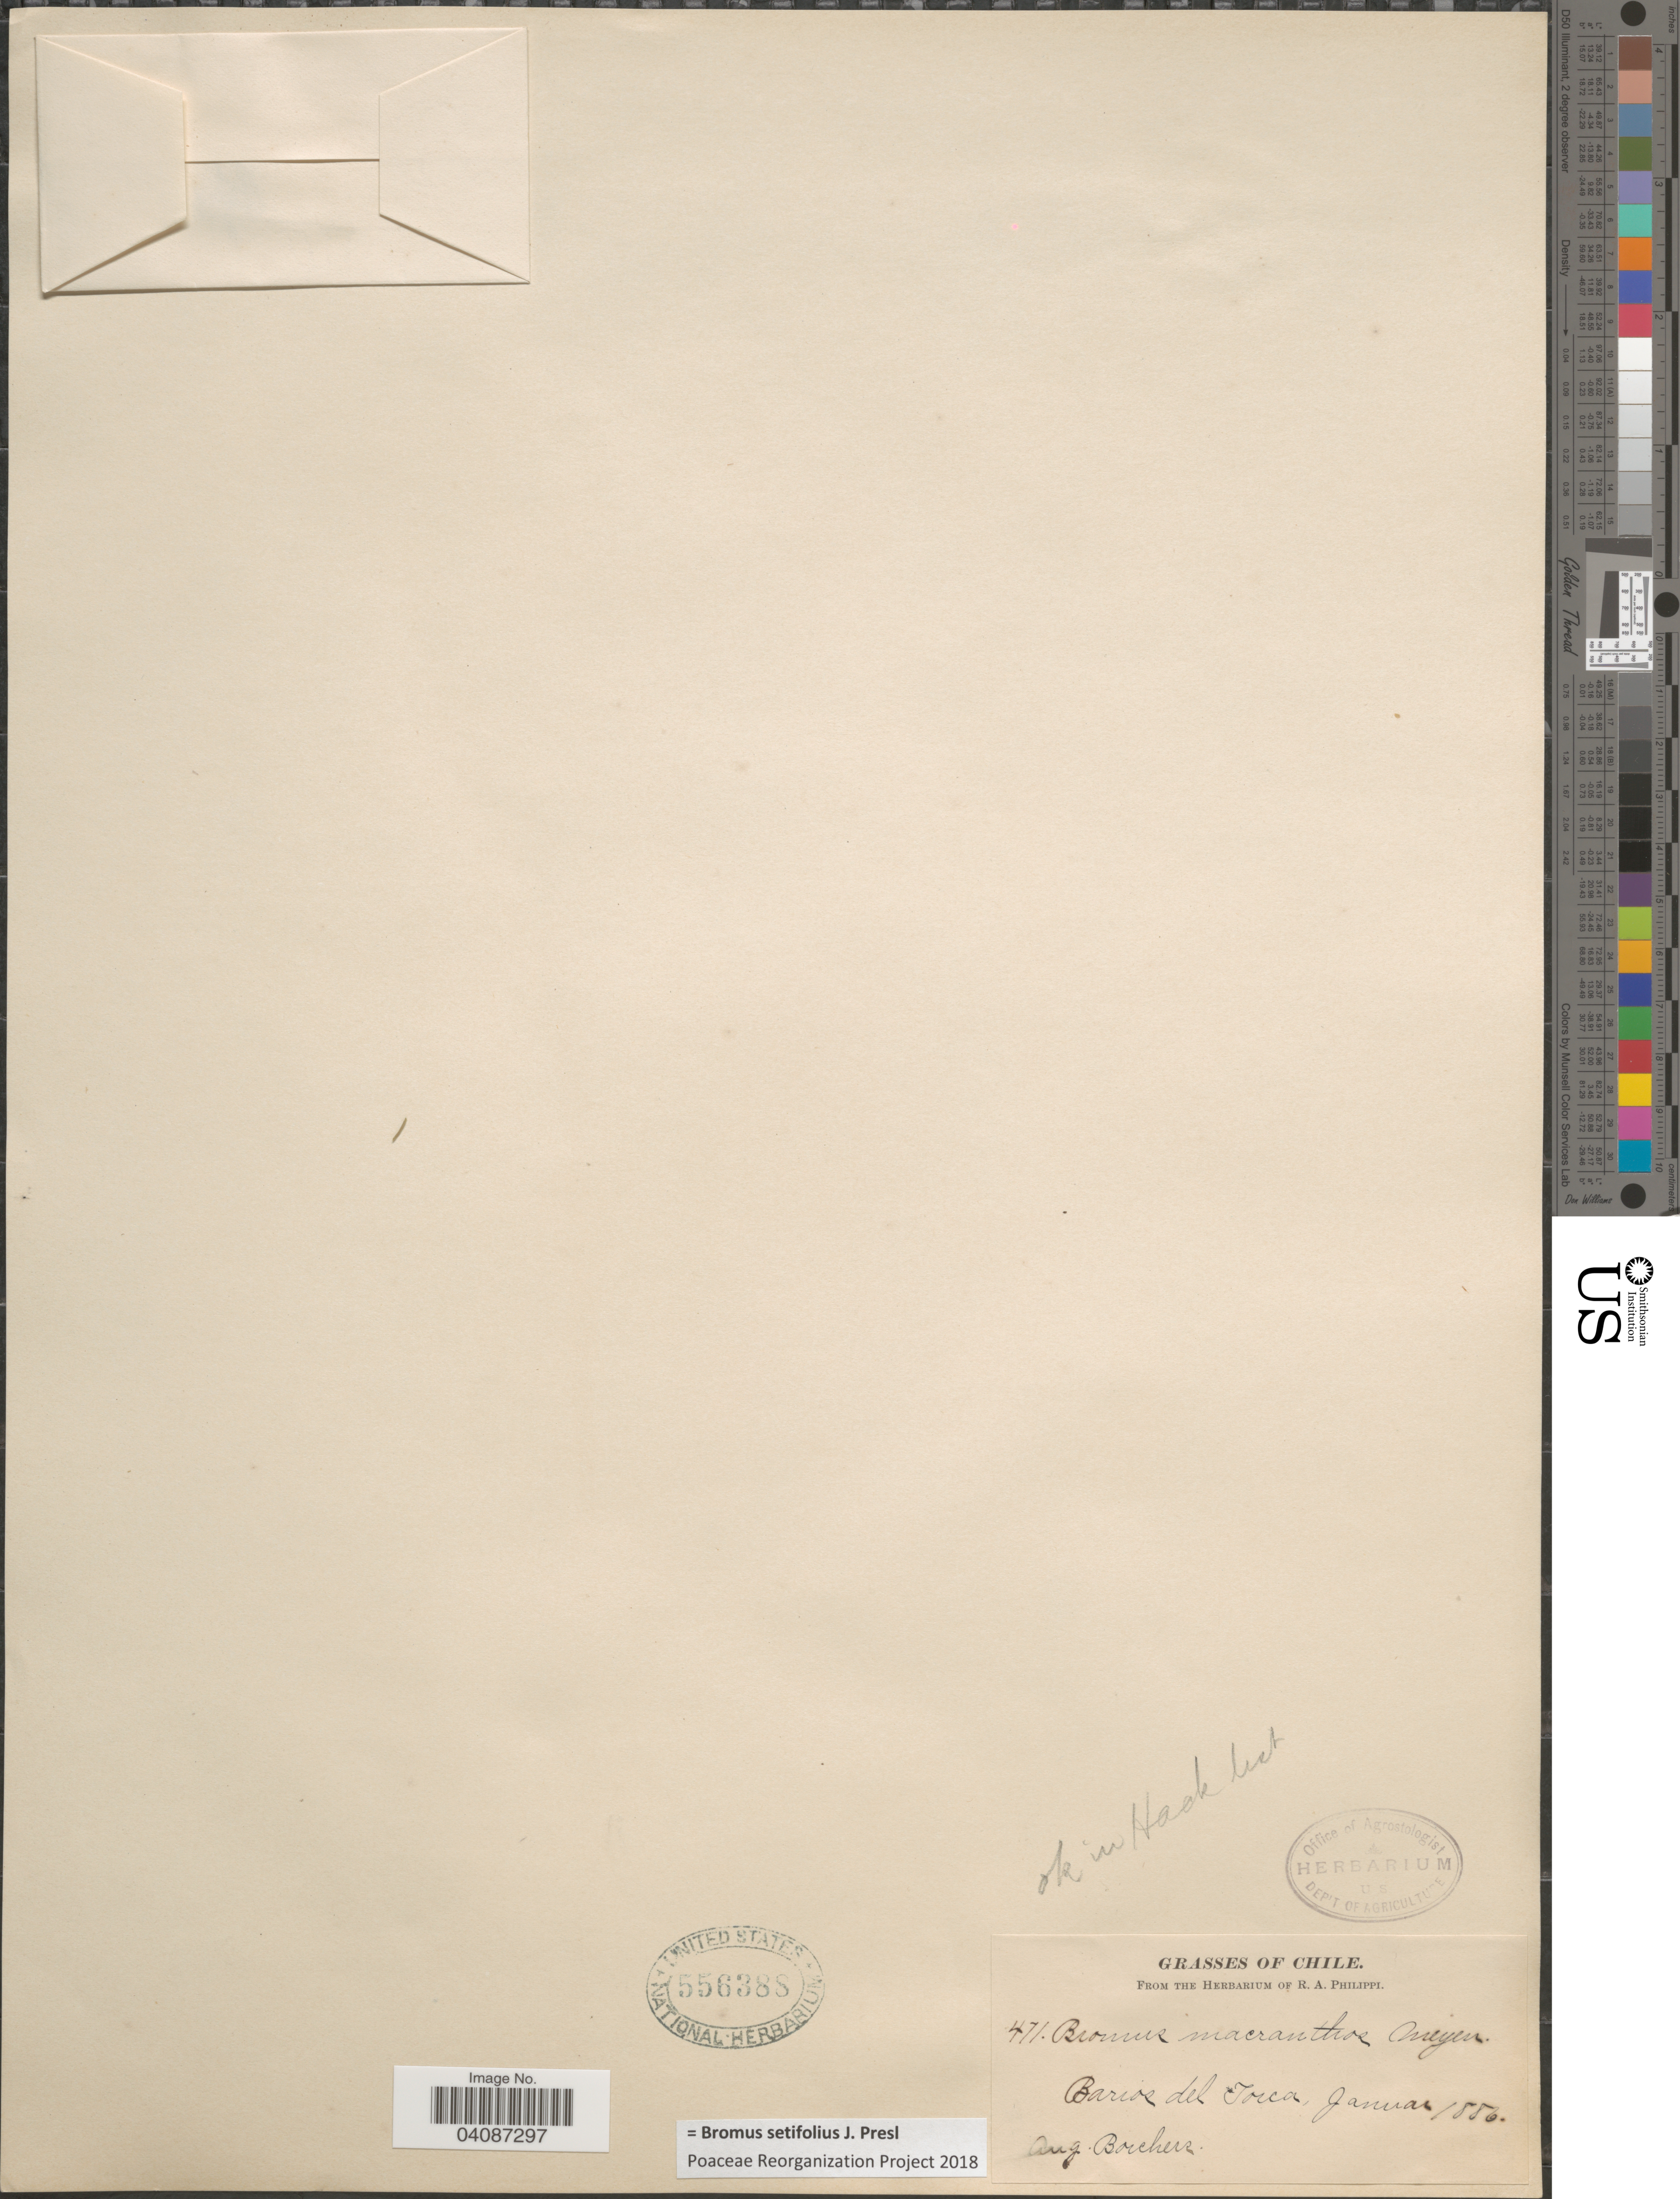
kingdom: Plantae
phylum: Tracheophyta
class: Liliopsida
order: Poales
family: Poaceae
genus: Bromus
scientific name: Bromus setifolius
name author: J. Presl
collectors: A. Borchers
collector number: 471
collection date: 1886-01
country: Chile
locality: Barios del Torca.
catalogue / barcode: US 556388